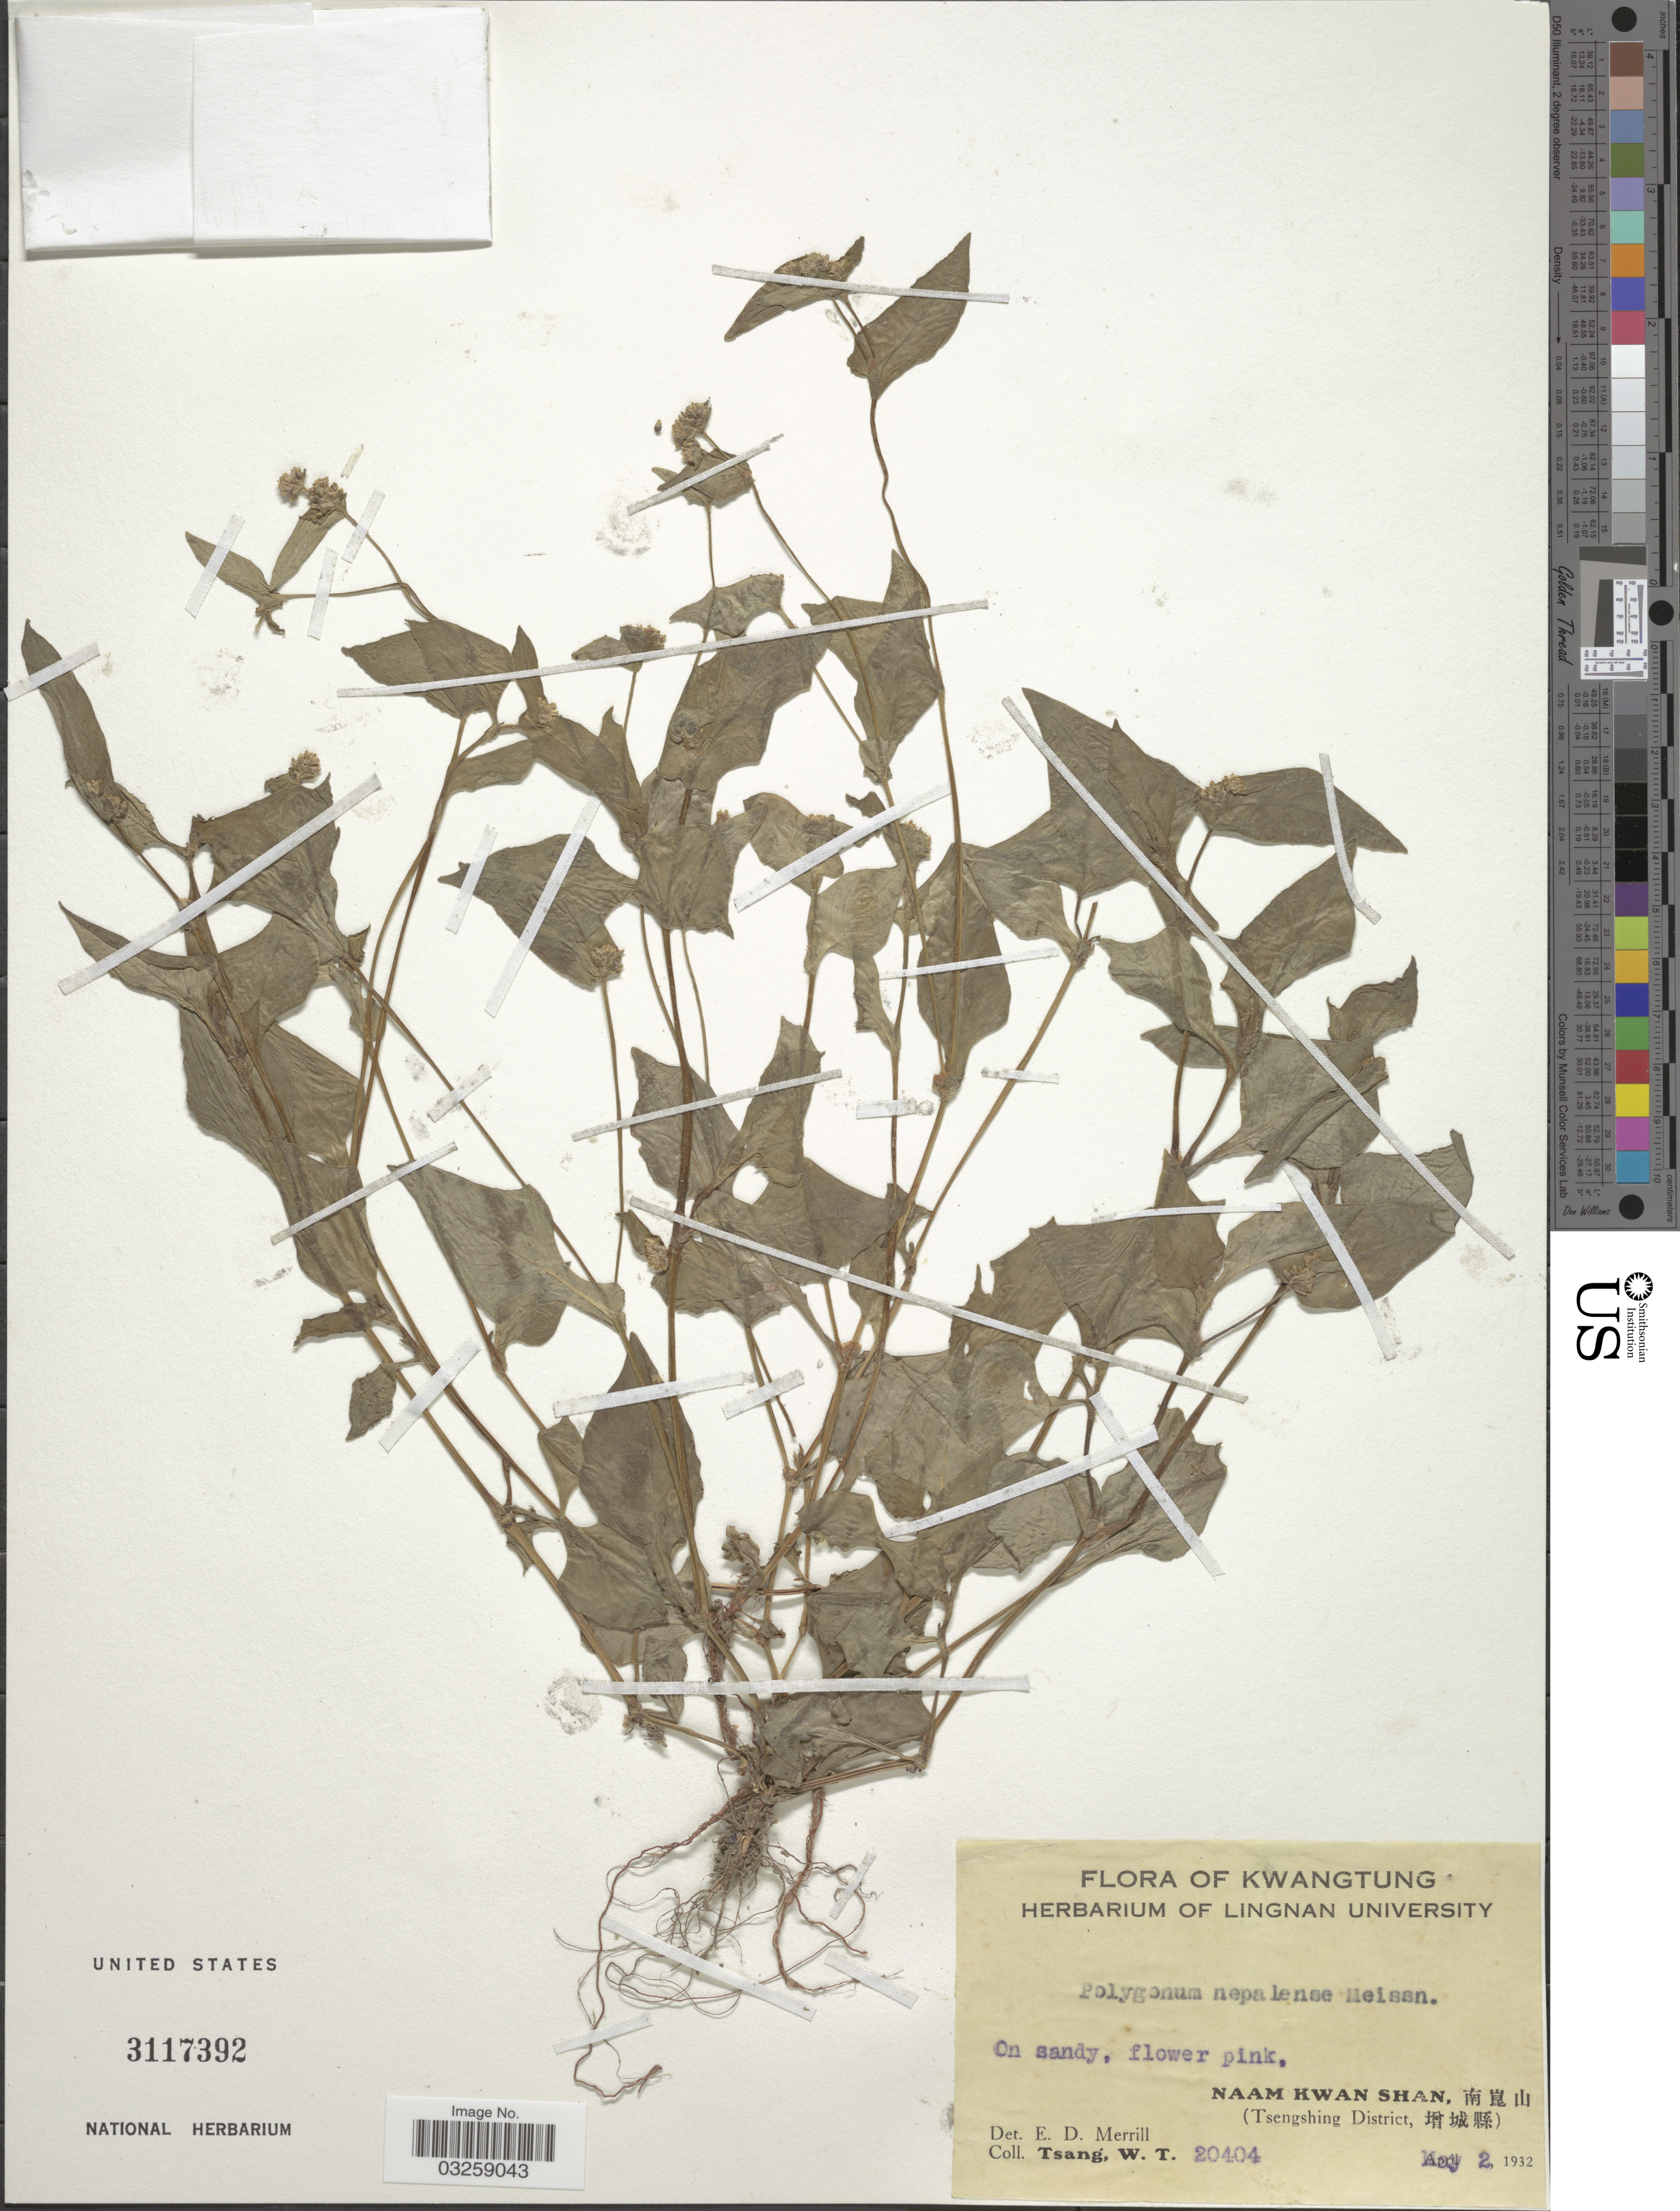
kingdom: Plantae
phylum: Tracheophyta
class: Magnoliopsida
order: Caryophyllales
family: Polygonaceae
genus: Polygonum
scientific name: Polygonum nepalense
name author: Meisn.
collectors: W. T. Tsang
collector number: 20404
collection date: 1932-05-02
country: China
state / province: Guangdong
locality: Kwangtung. Naam Kwan Shan, X. (Tsengshing District, X).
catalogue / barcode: US 3117392